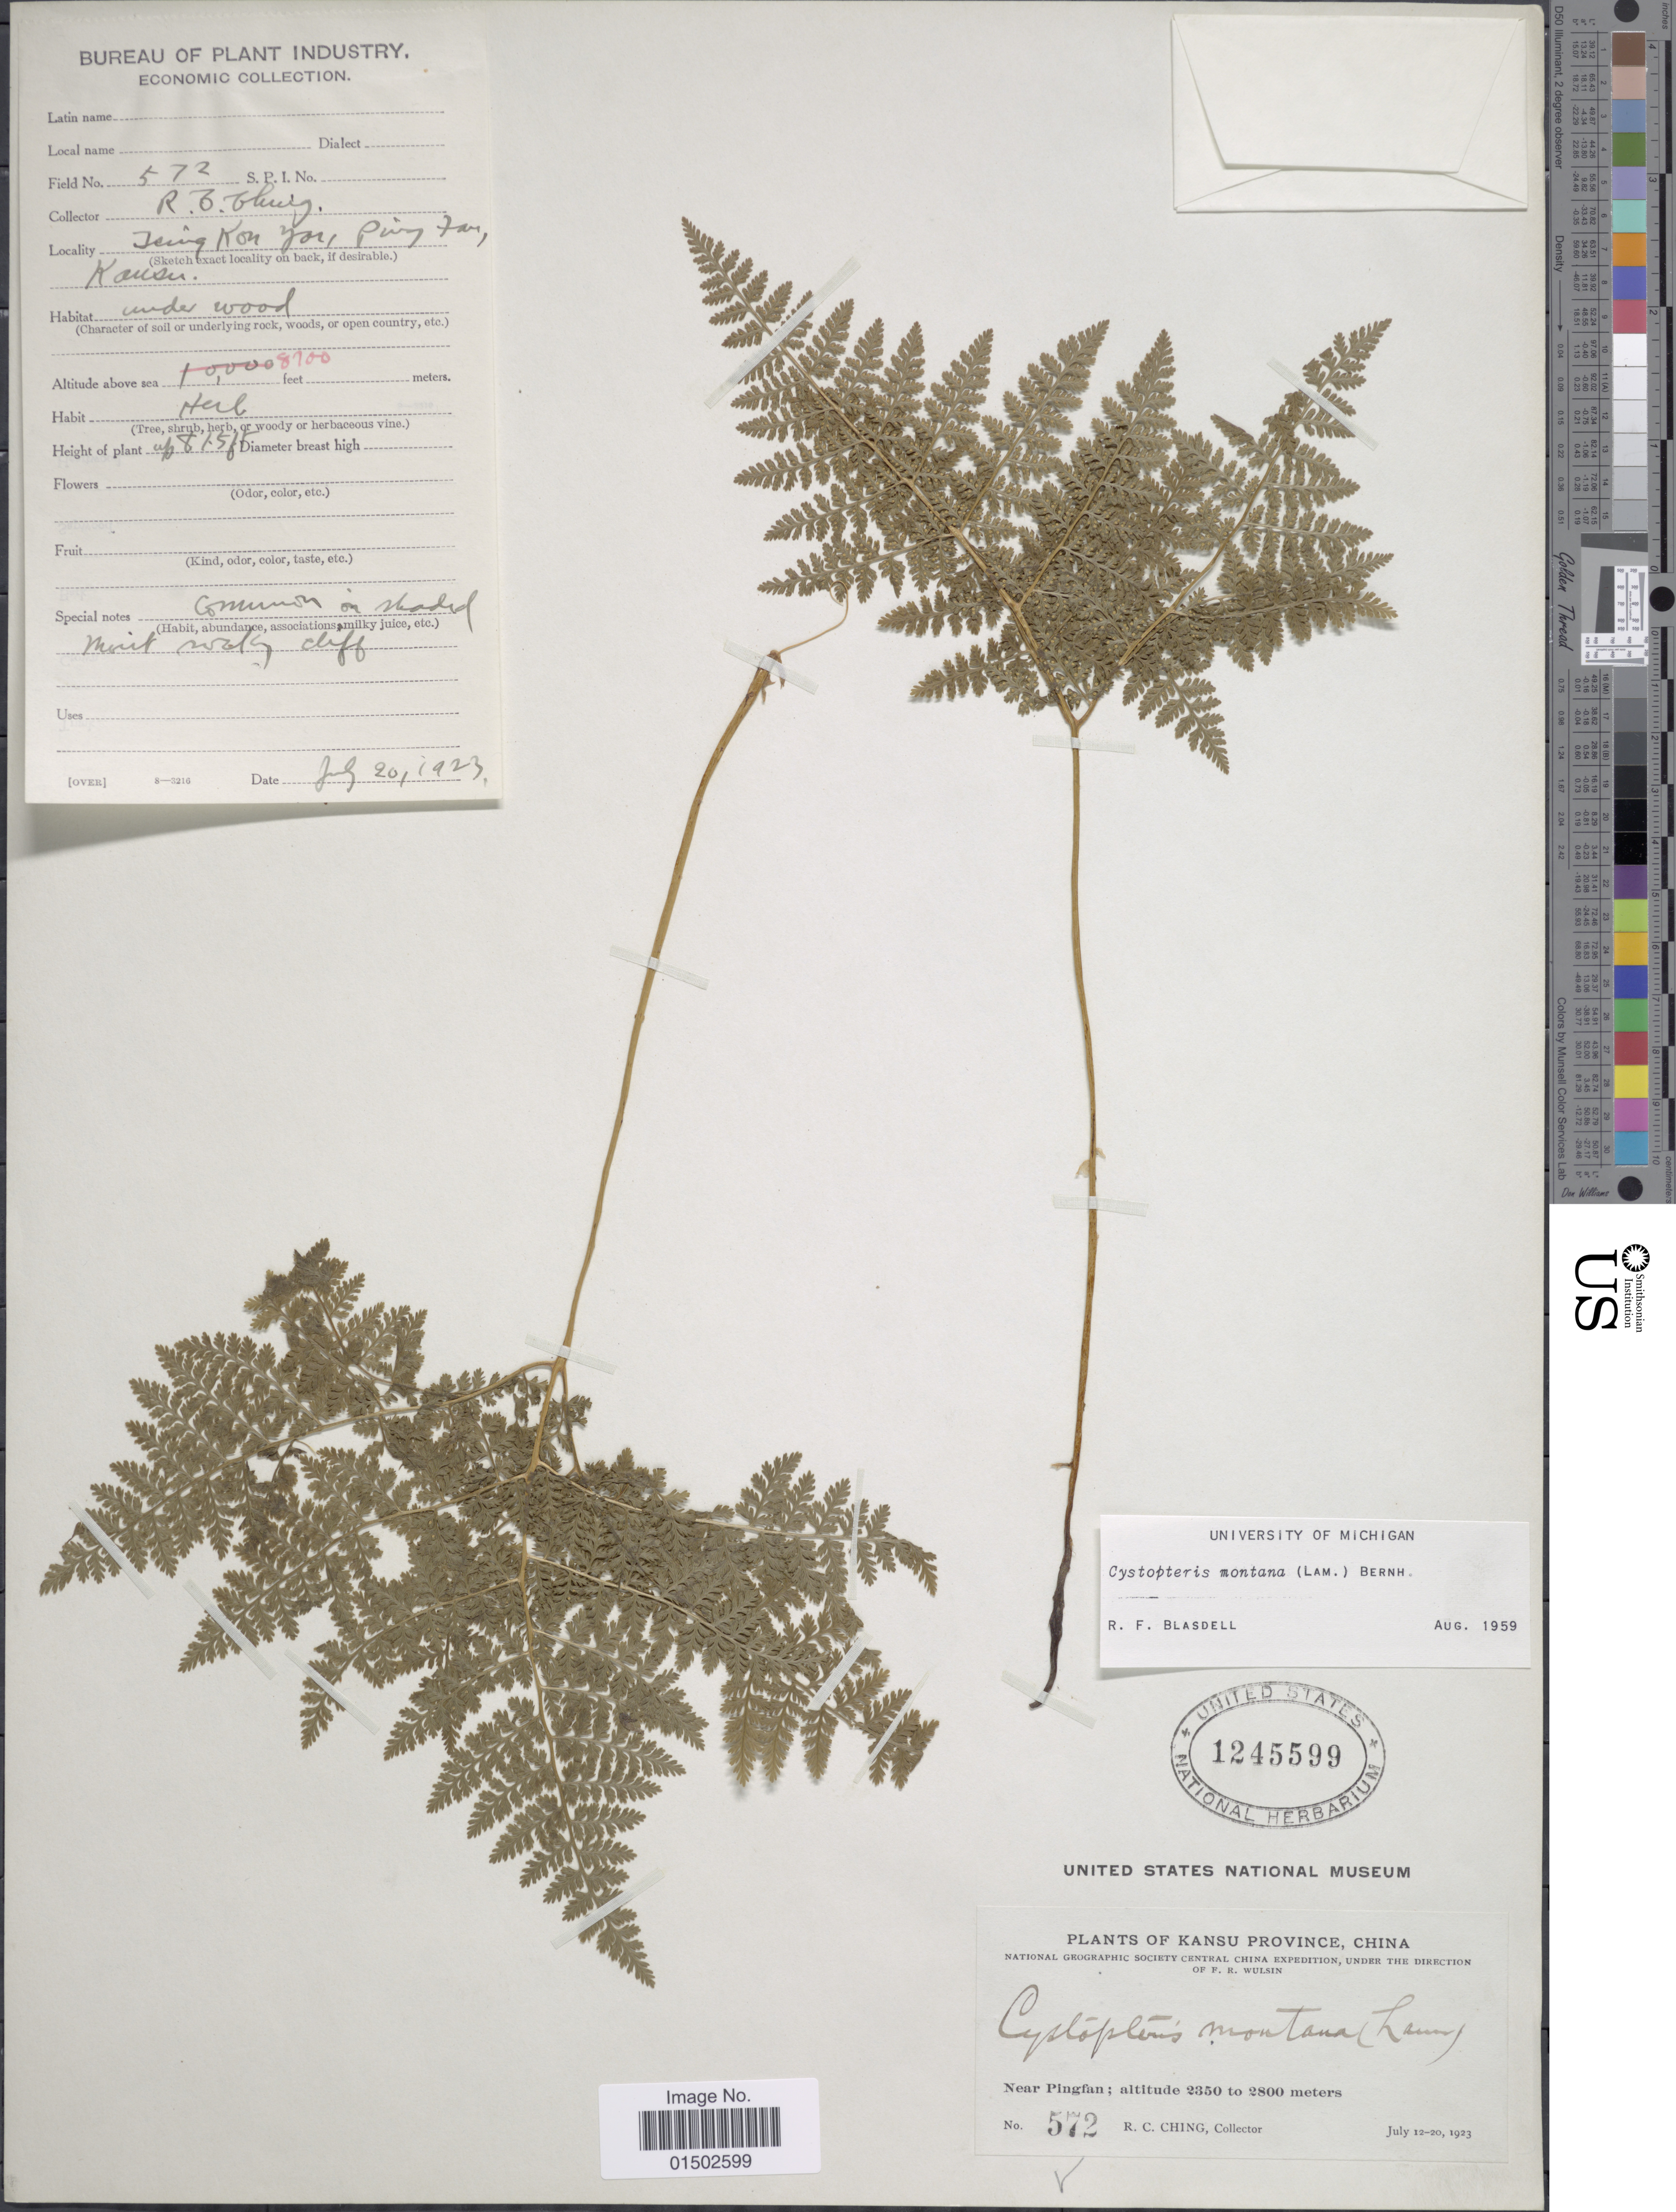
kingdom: Plantae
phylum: Tracheophyta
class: Polypodiopsida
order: Polypodiales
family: Cystopteridaceae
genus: Cystopteris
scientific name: Cystopteris montana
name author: (Lam.) Desv.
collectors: R. C. Ching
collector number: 572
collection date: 1923-07-12/1923-07-20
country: China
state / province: Gansu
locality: Near Pingfan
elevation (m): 2350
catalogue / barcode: US 1245599